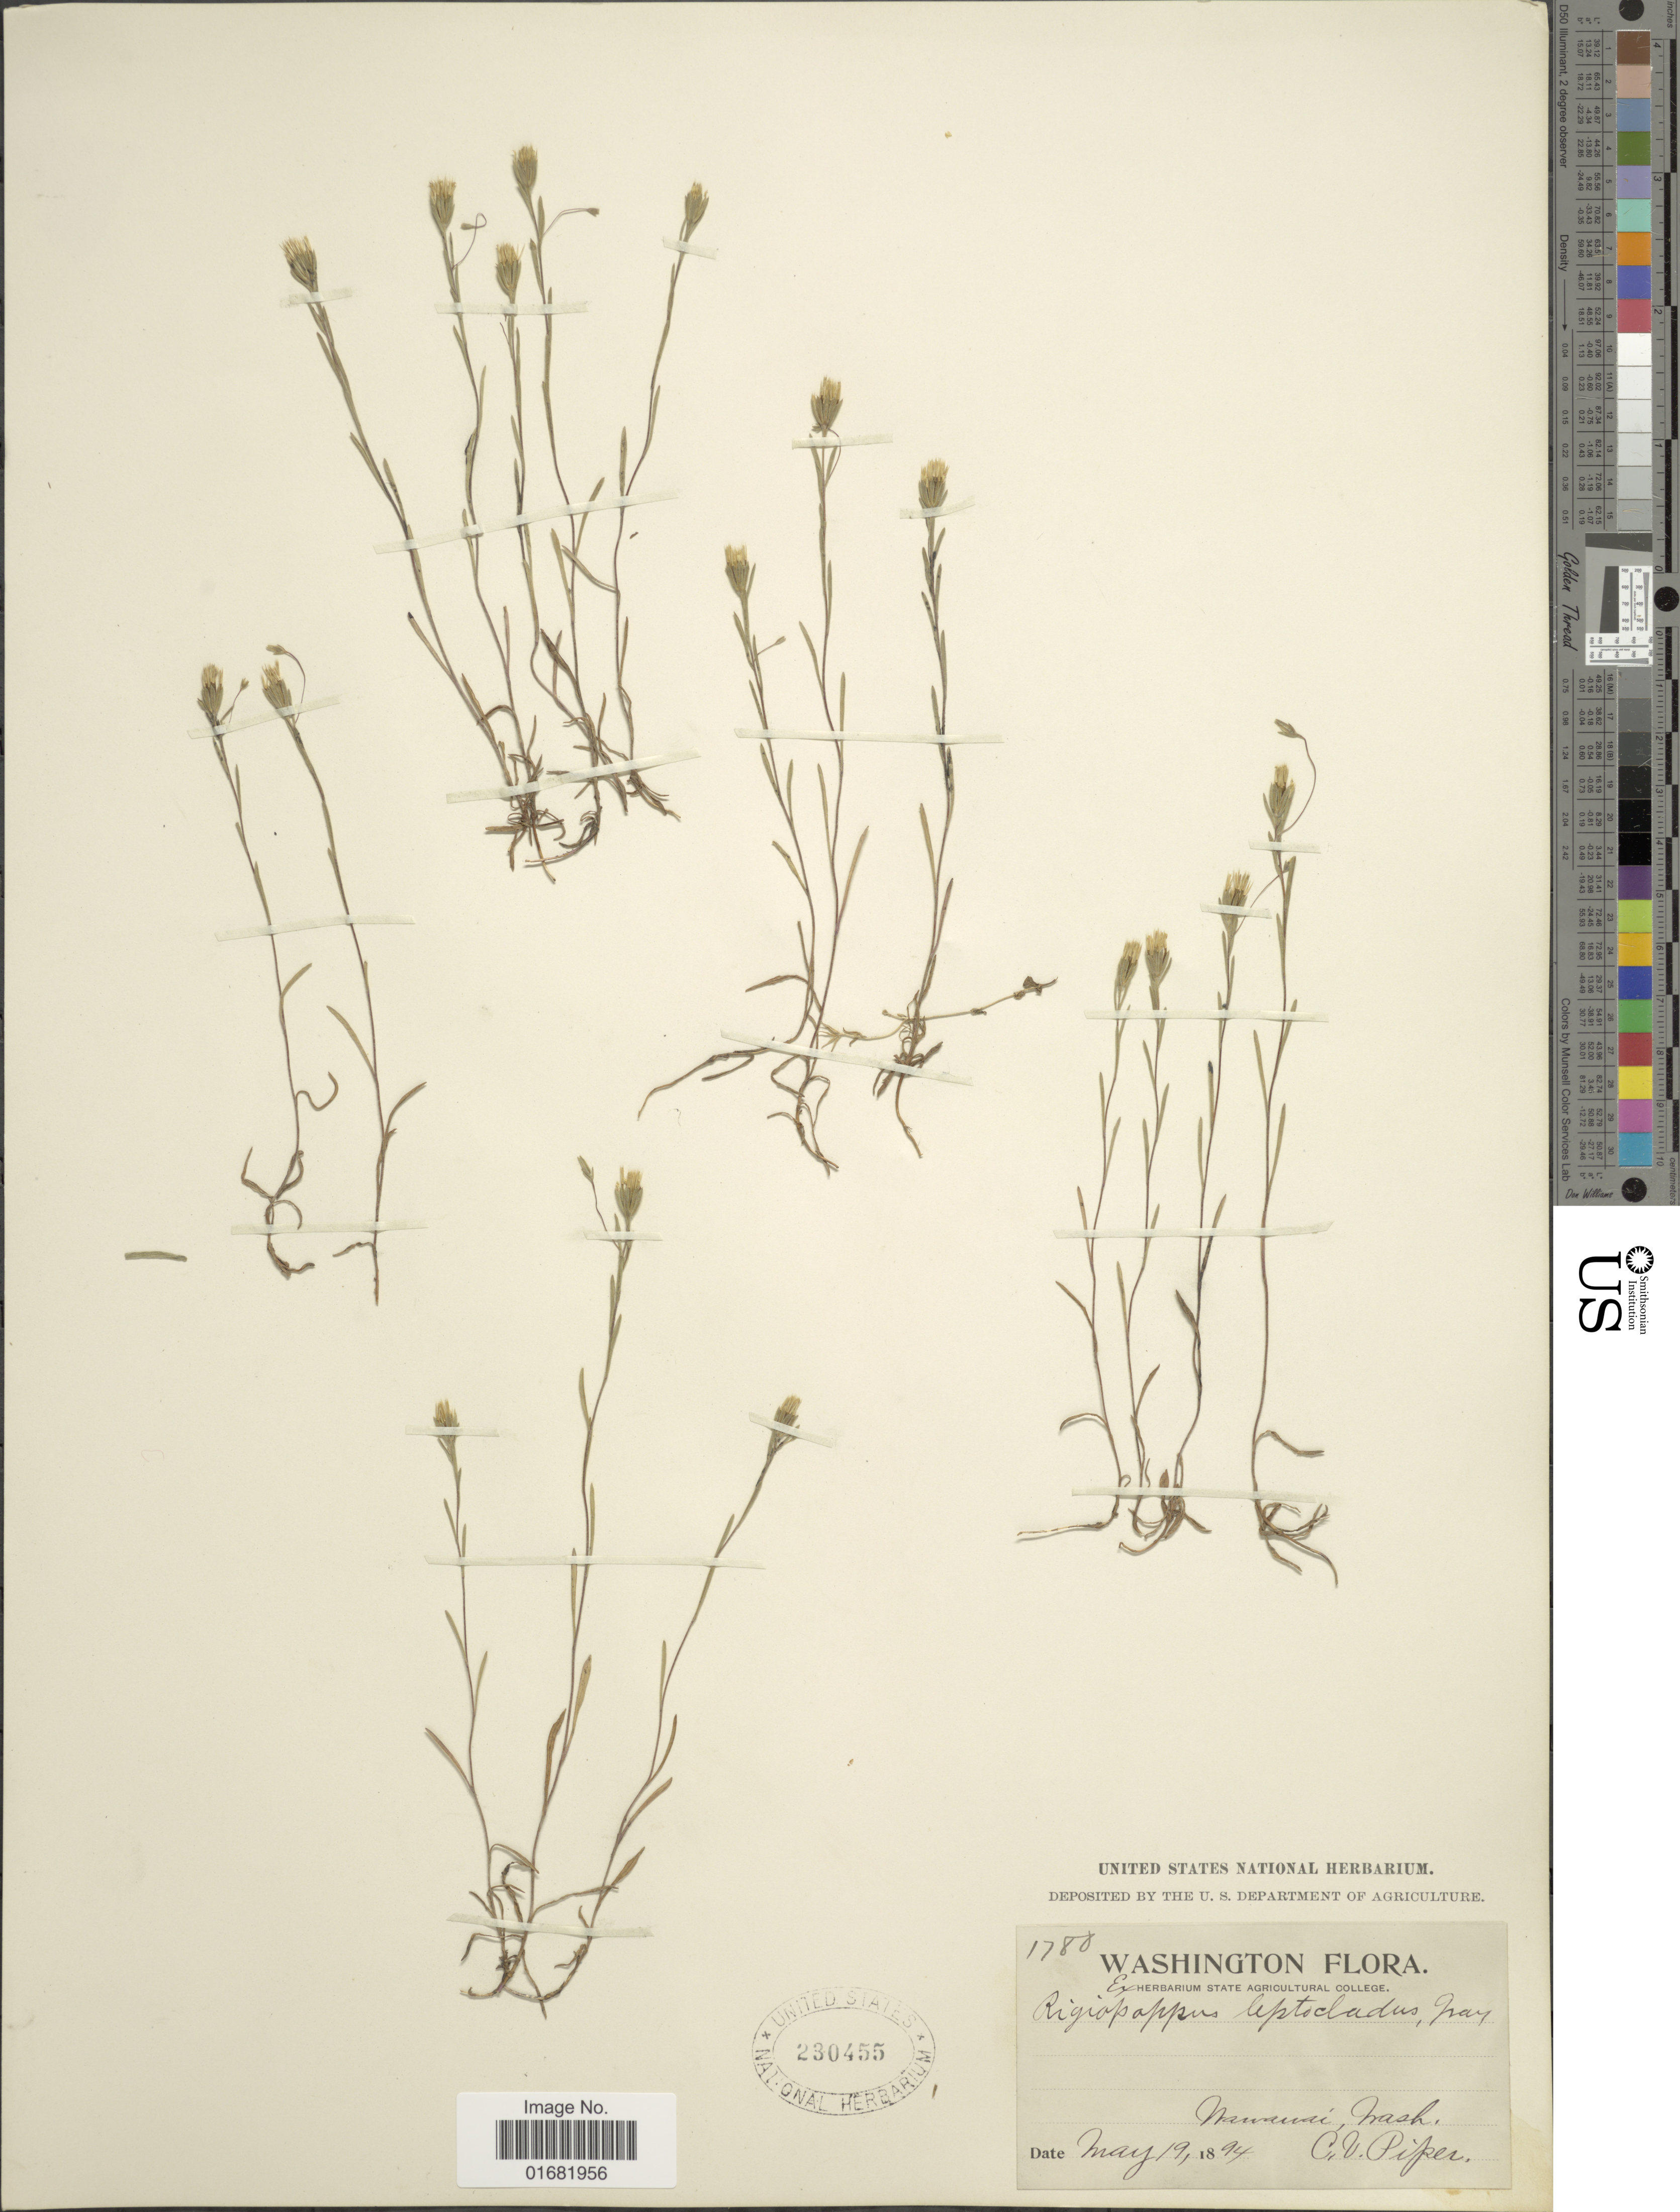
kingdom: Plantae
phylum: Tracheophyta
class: Magnoliopsida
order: Asterales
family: Asteraceae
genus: Rigiopappus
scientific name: Rigiopappus leptocladus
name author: A. Gray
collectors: C. V. Piper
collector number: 1780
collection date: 1894-05-19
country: United States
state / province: Washington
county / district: Whitman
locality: Wawawai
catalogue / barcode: US 230455